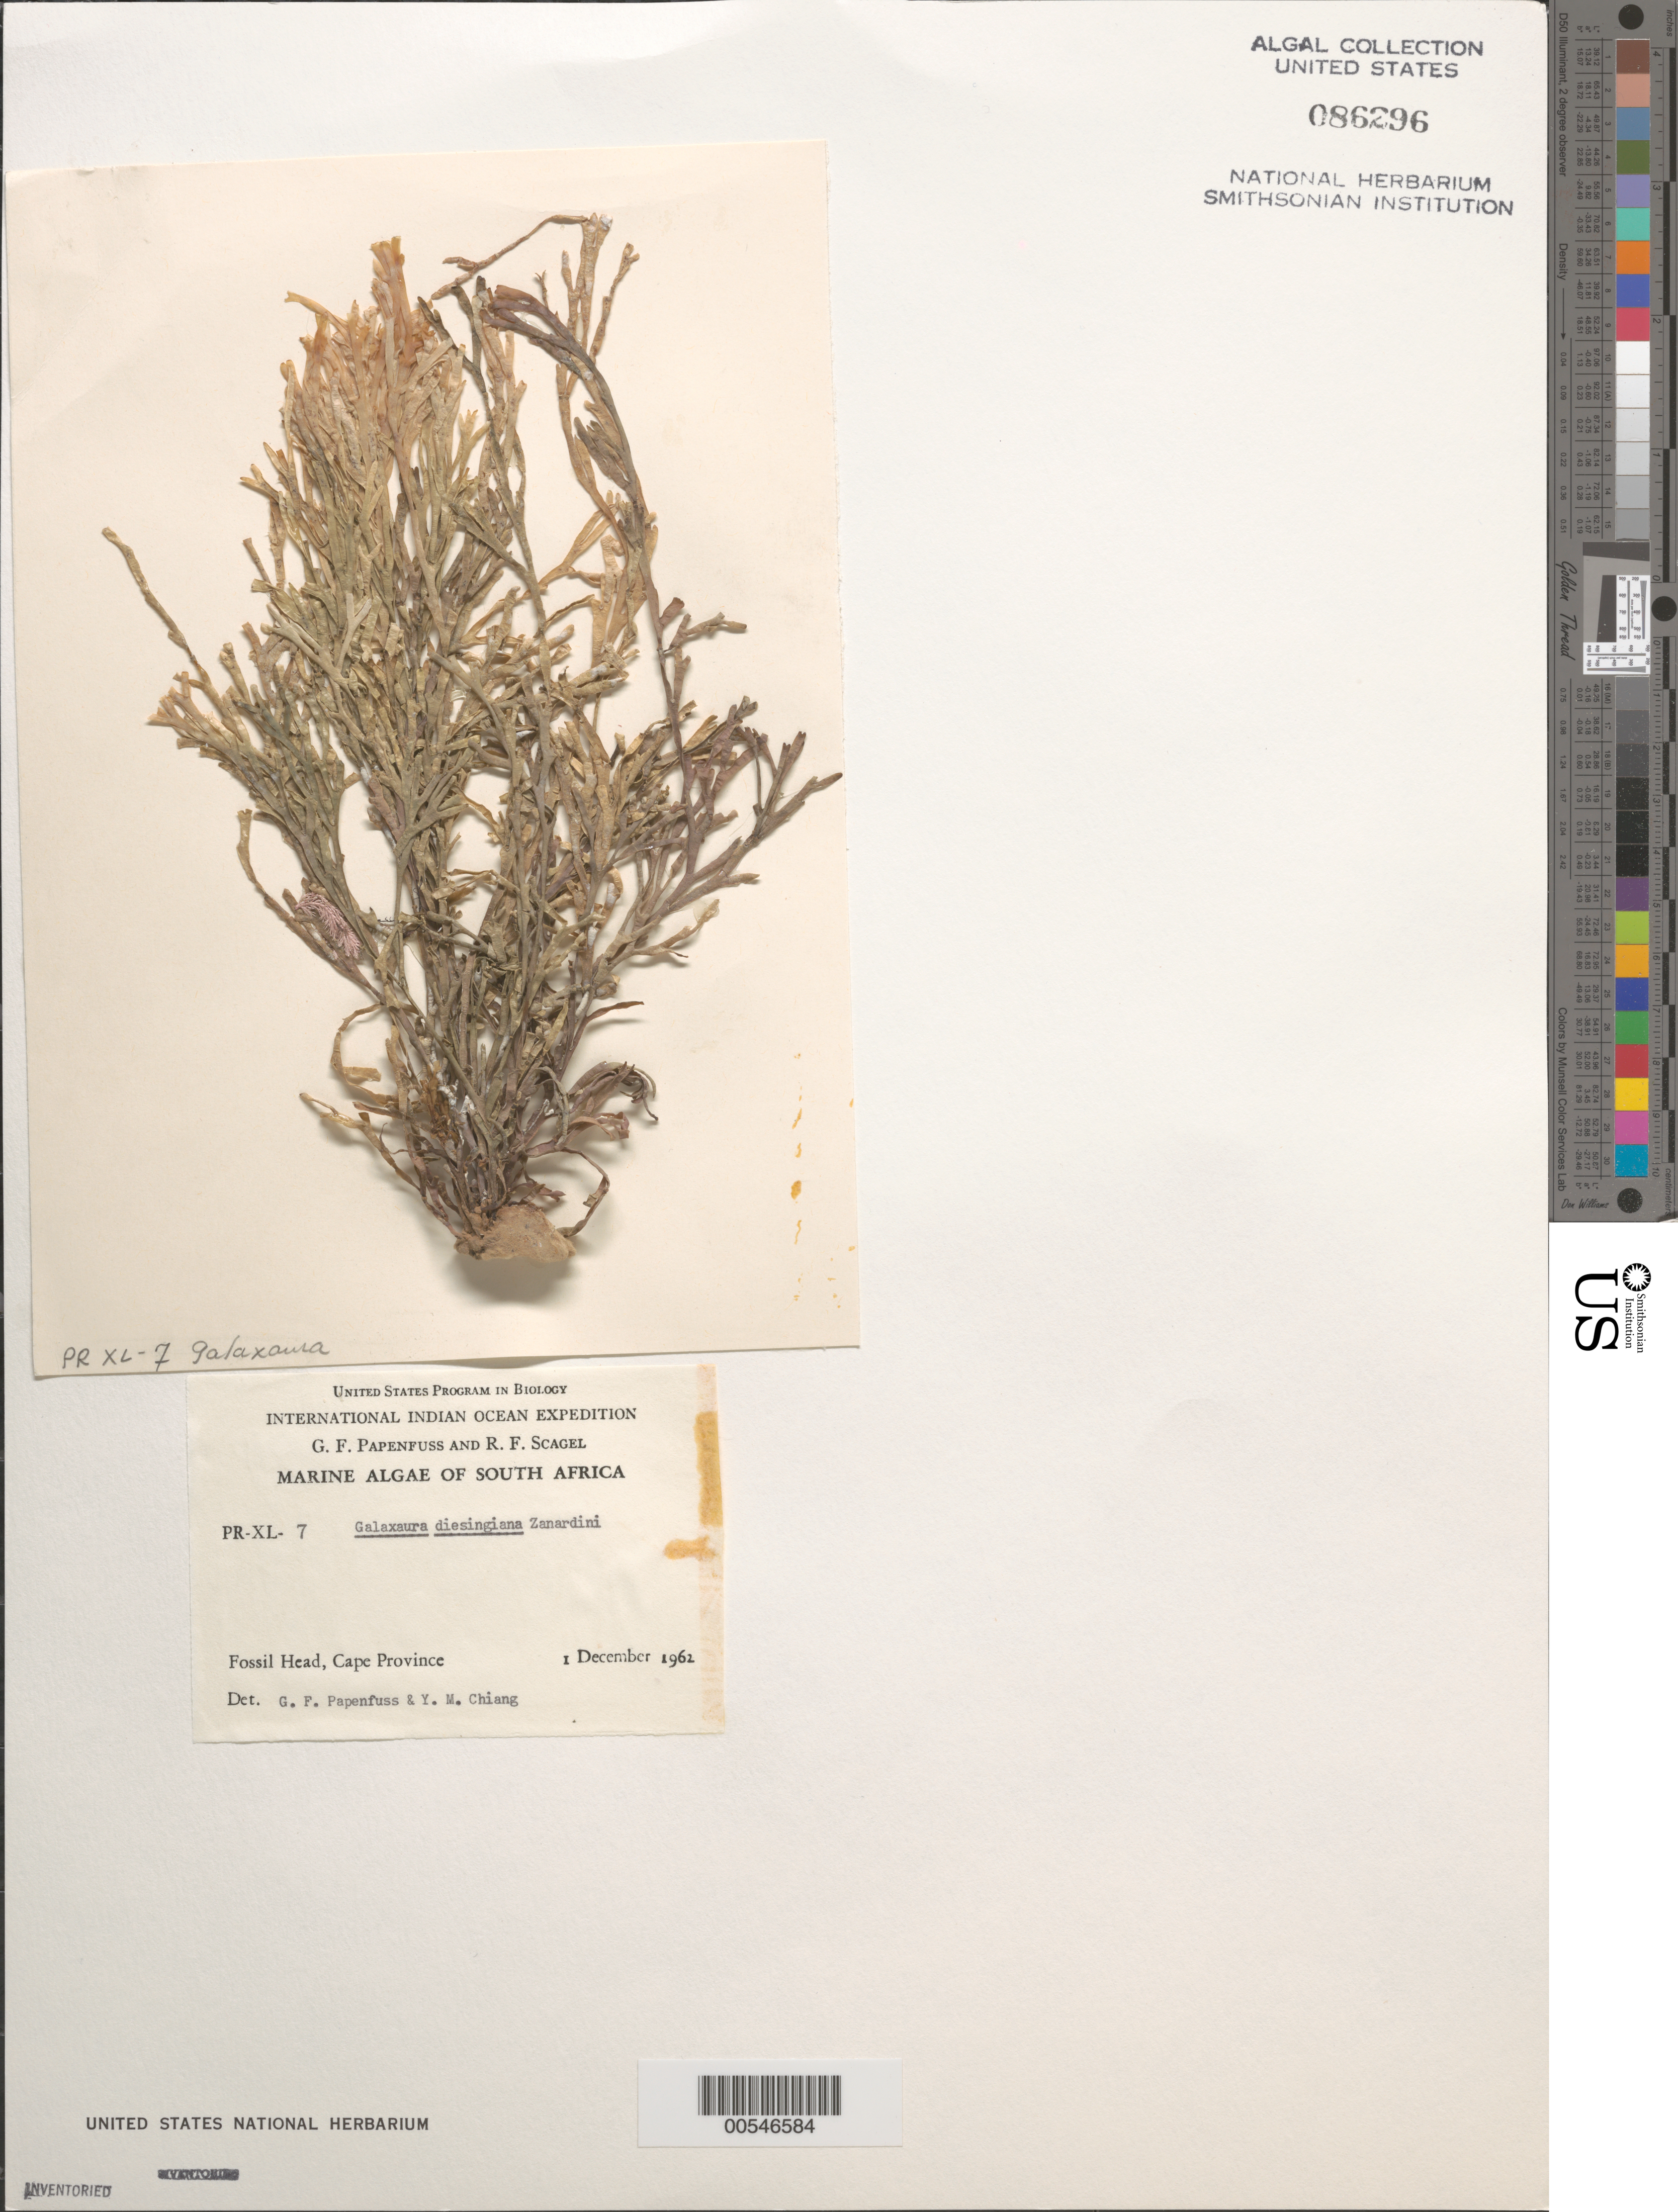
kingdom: Plantae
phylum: Rhodophyta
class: Florideophyceae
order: Nemaliales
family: Galaxauraceae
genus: Dichotomaria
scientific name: Dichotomaria diesingiana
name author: (Zanardini) Huisman et al.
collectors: G. Papenfuss & R. F. Scagel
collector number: PR-XL-7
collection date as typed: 01 Dec 1962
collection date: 1962-12-01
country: South Africa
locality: Fossil Head. Cape Province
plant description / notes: International Indian Ocean Expedition, 1962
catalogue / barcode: US 86296